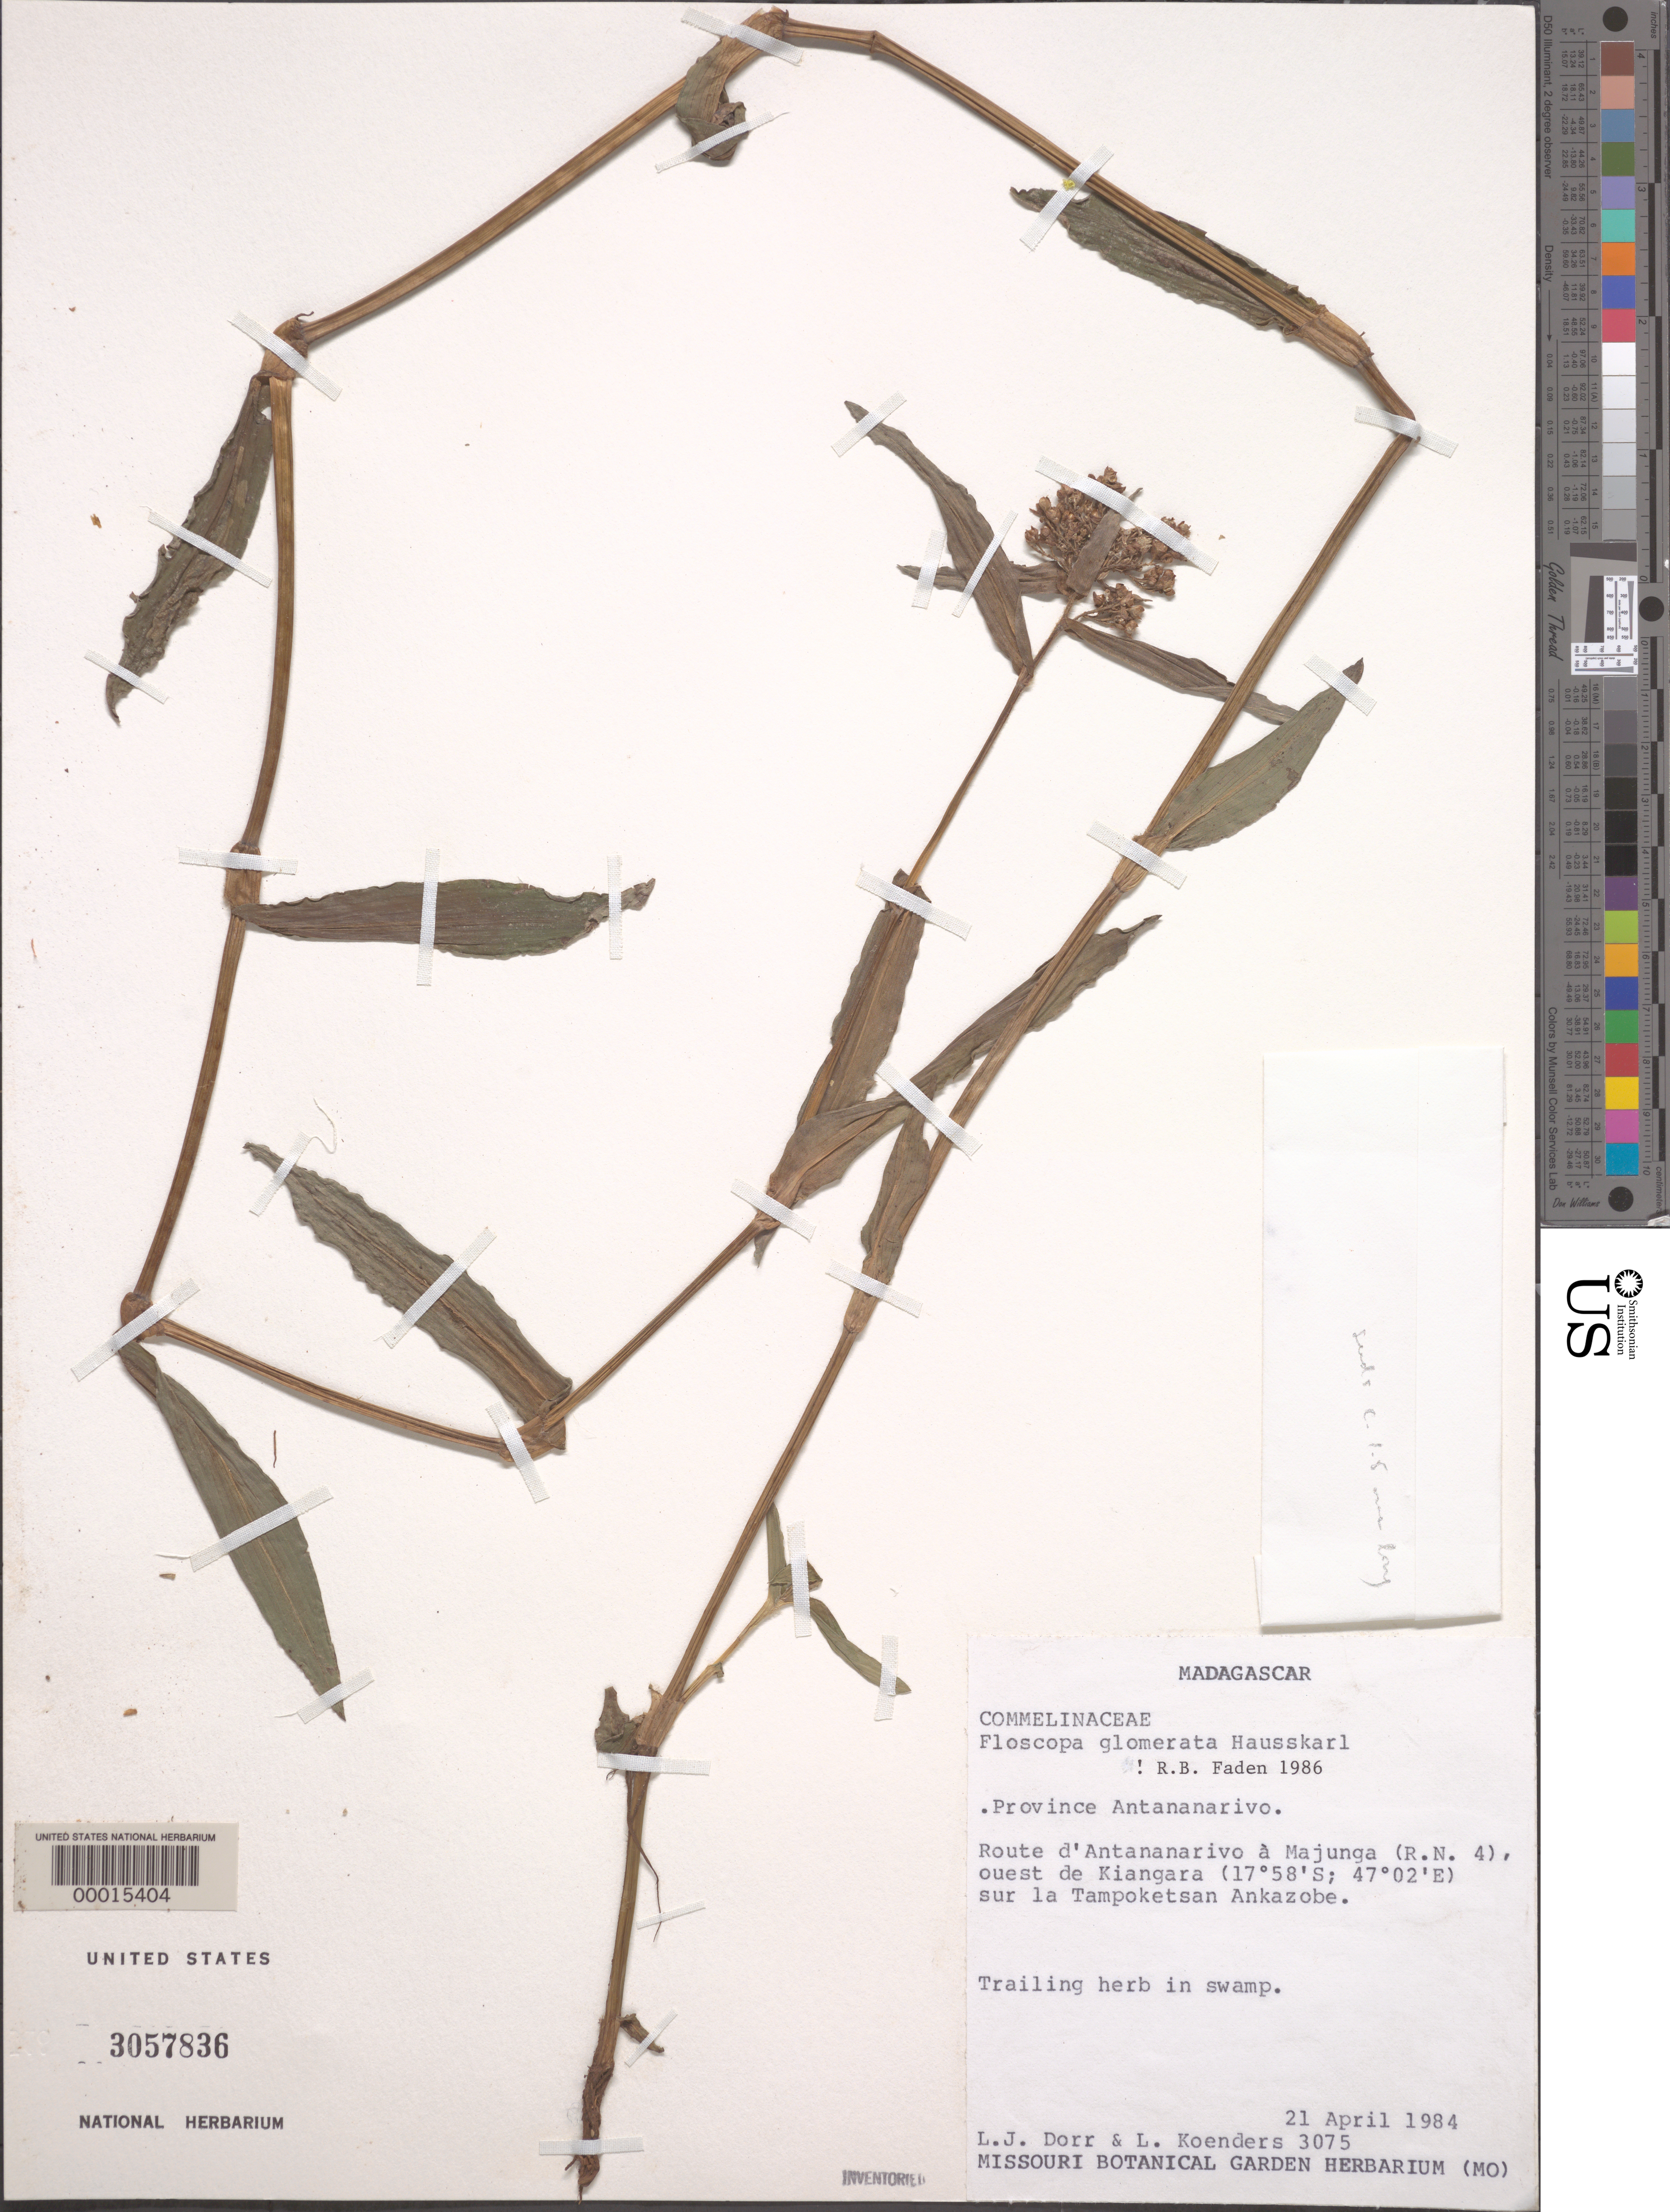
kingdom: Plantae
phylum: Tracheophyta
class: Liliopsida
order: Commelinales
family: Commelinaceae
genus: Floscopa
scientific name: Floscopa glomerata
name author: (Willd. ex Schult. & Schult. f.) Hassk.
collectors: L. J. Dorr & L. Koenders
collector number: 3075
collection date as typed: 21 Apr 1984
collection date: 1984-04-21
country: Madagascar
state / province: Analamanga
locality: From antananarivo to majunga, w of kiangara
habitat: Swamp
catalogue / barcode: US 3057836